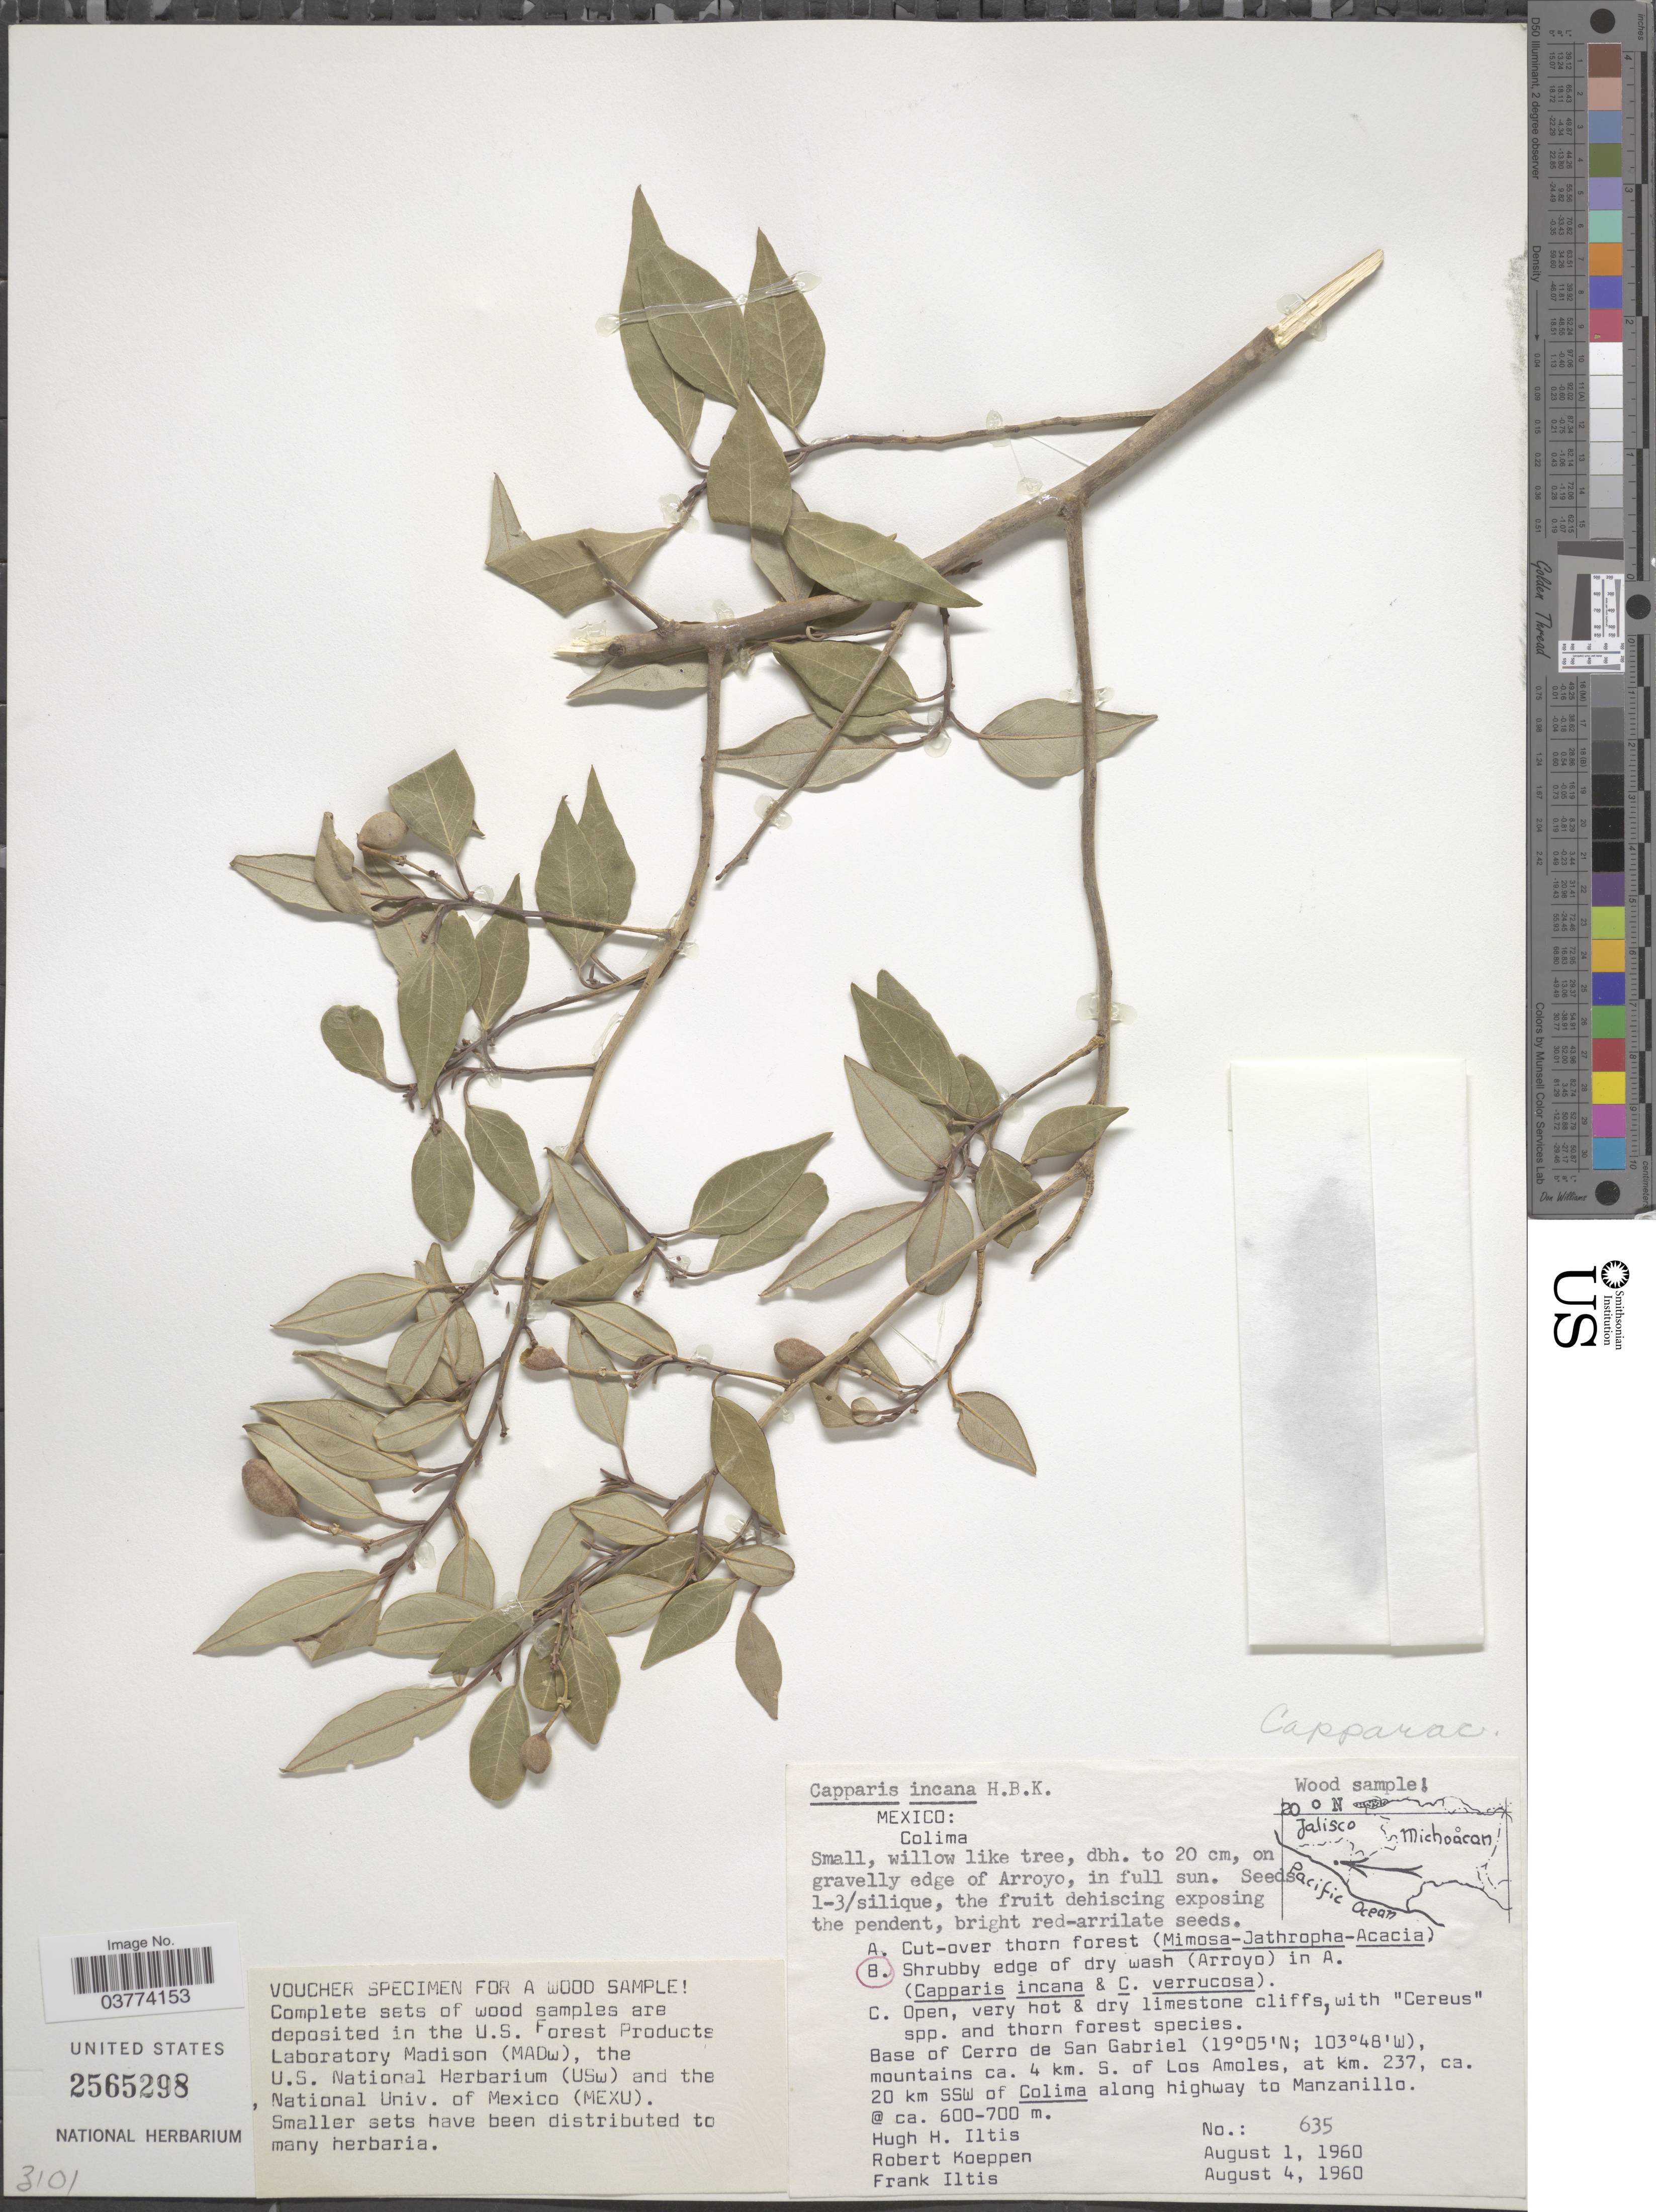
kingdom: Plantae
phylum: Tracheophyta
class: Magnoliopsida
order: Brassicales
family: Capparaceae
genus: Quadrella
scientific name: Quadrella incana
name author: (Kunth) Iltis & Cornejo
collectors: H. H. Iltis, R. C. Koeppen & F. S. Iltis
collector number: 635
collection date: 1960-08-01/1960-08-04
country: Mexico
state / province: Colima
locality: Base of Cerro de San Gabriel, mountains ca. 4 km. S. of Los Amoles, at km. 237, ca. 20 km SSW of Colima along highway to Manzanillo.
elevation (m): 600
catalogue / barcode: US 2565298